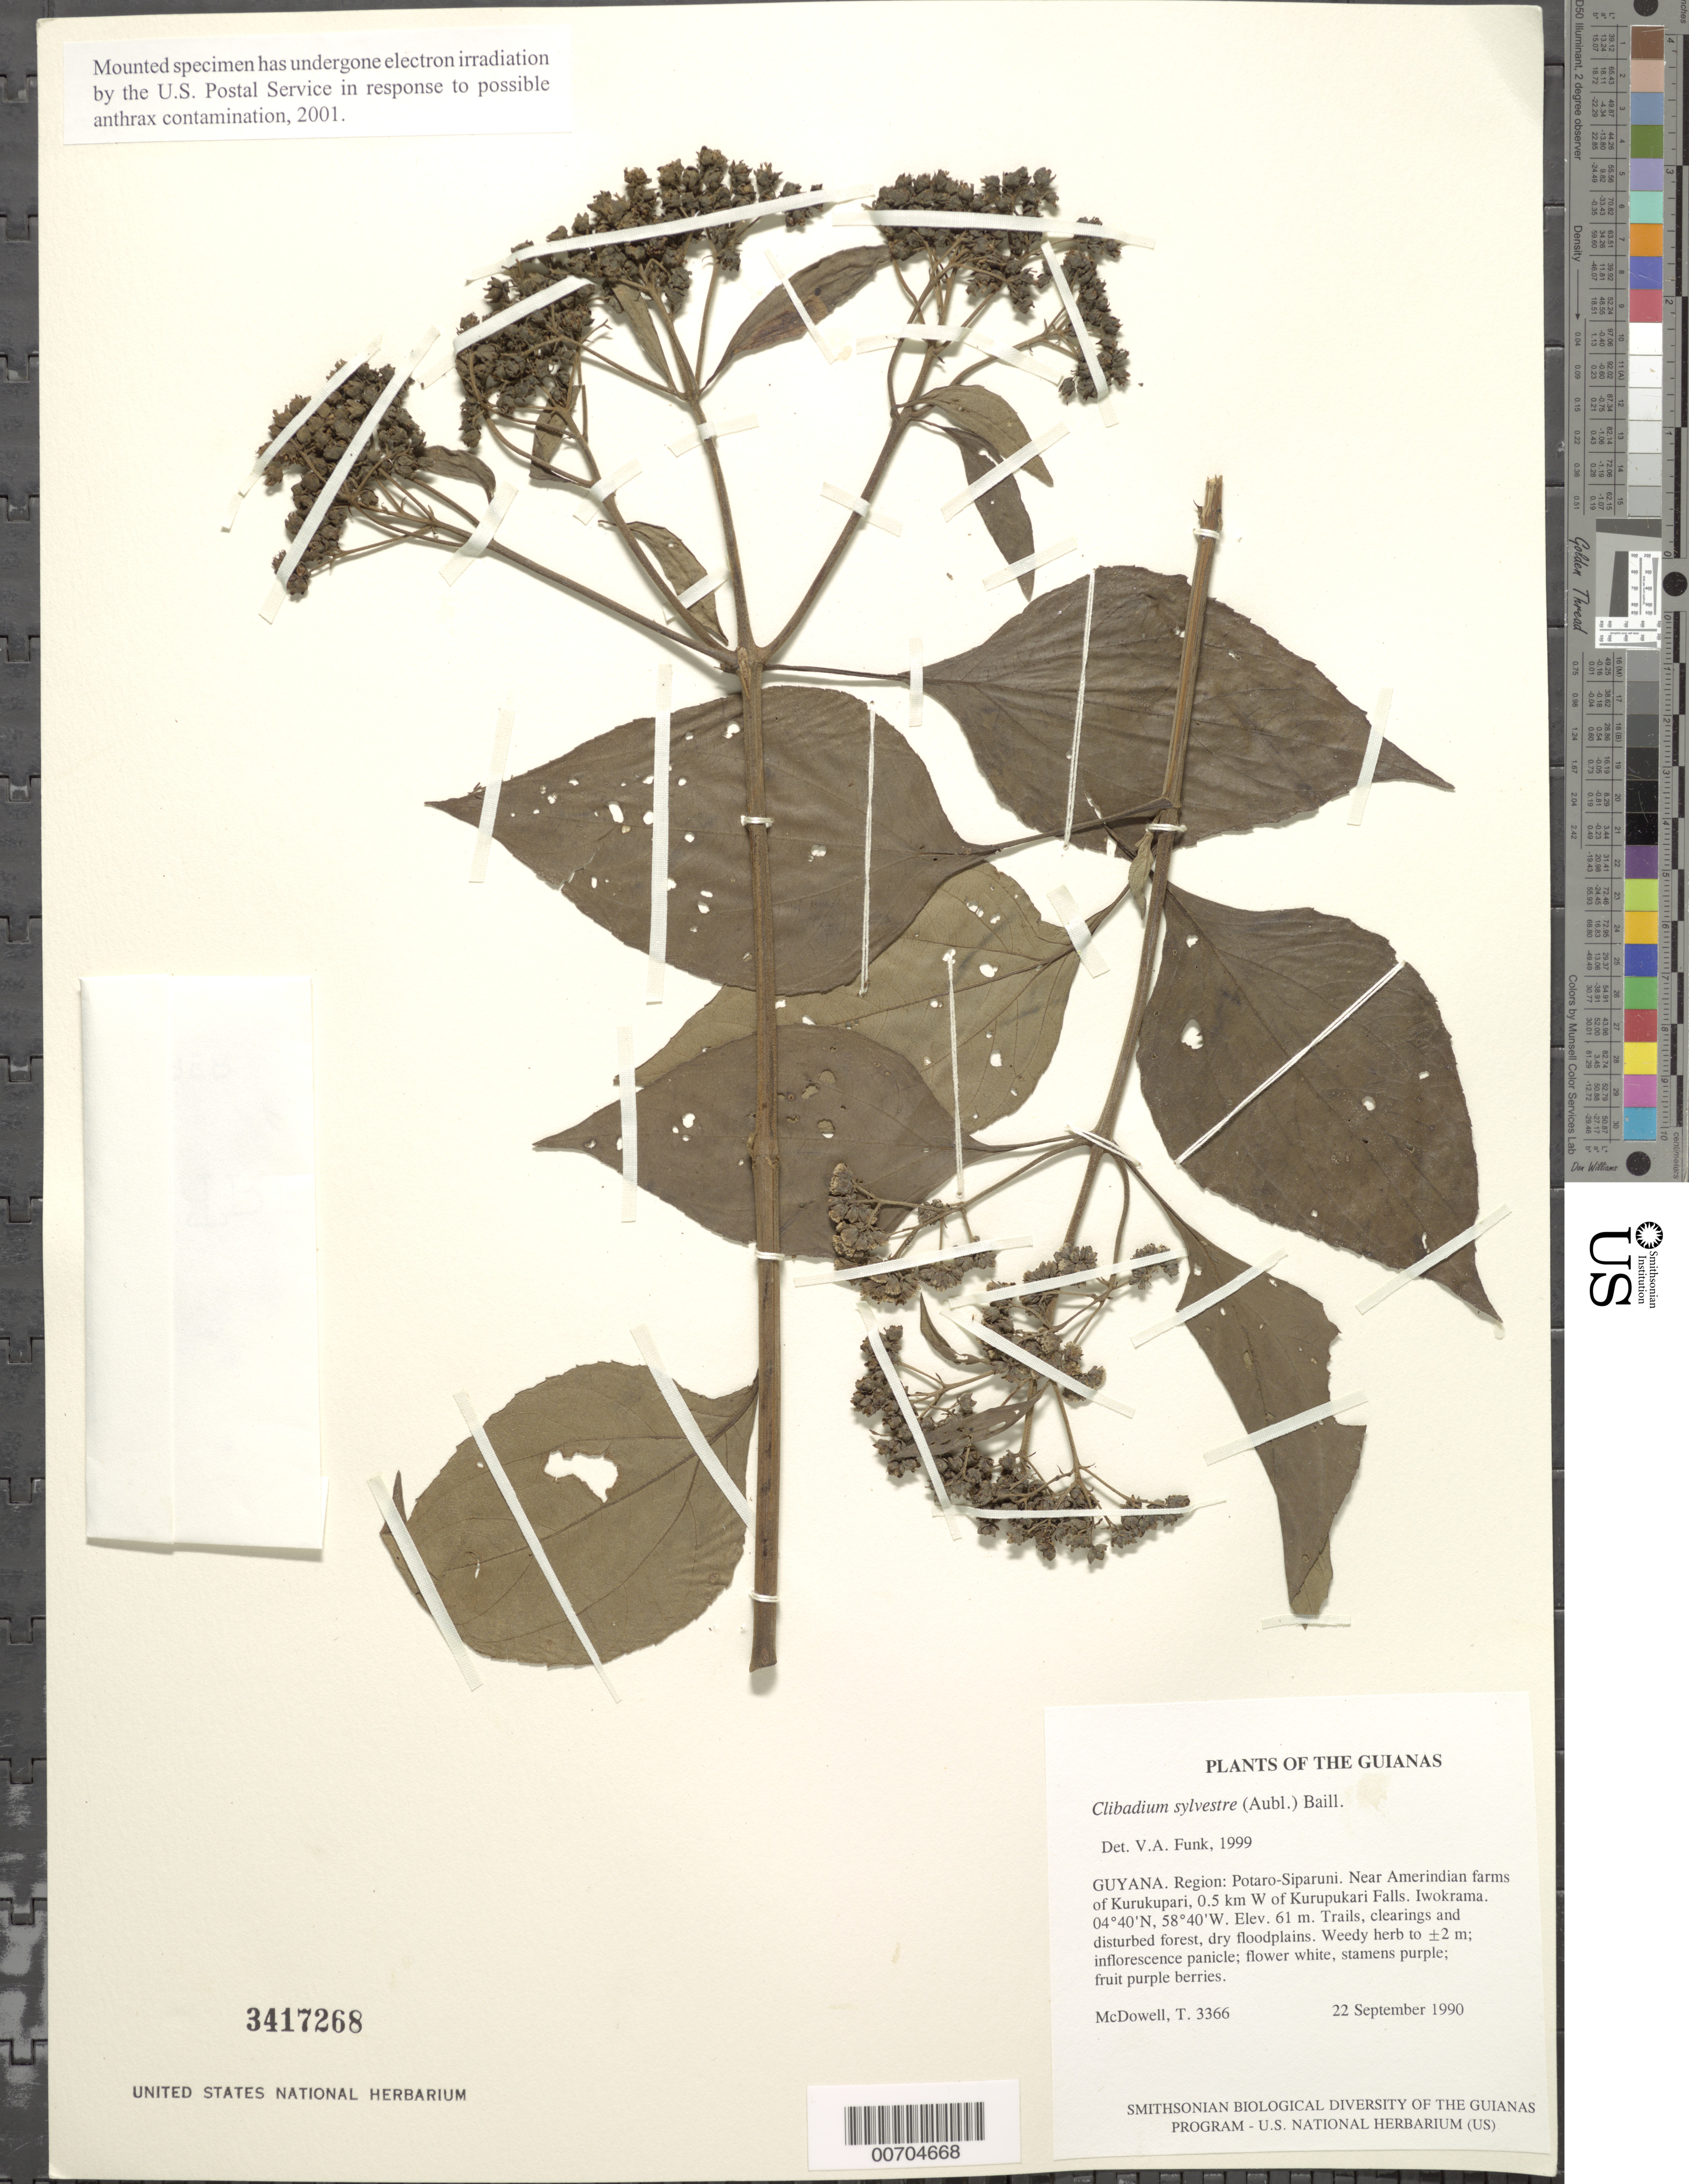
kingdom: Plantae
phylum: Tracheophyta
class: Magnoliopsida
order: Asterales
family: Asteraceae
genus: Clibadium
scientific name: Clibadium sylvestre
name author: (Aubl.) Baill.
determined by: Funk, Vicki A., (BOT), Smithsonian Institution - National Museum of Natural History (UNITED STATES)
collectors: T. McDowell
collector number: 3366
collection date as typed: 22 September 1990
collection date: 1990-09-22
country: Guyana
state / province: Potaro-Siparuni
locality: Near Amerindian farms of Kurupukari, 0.5 km W of Kurupukari Falls. Iwokrama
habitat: Trails, clearings and disturbed forest, dry floodplains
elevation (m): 61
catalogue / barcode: US 3417268